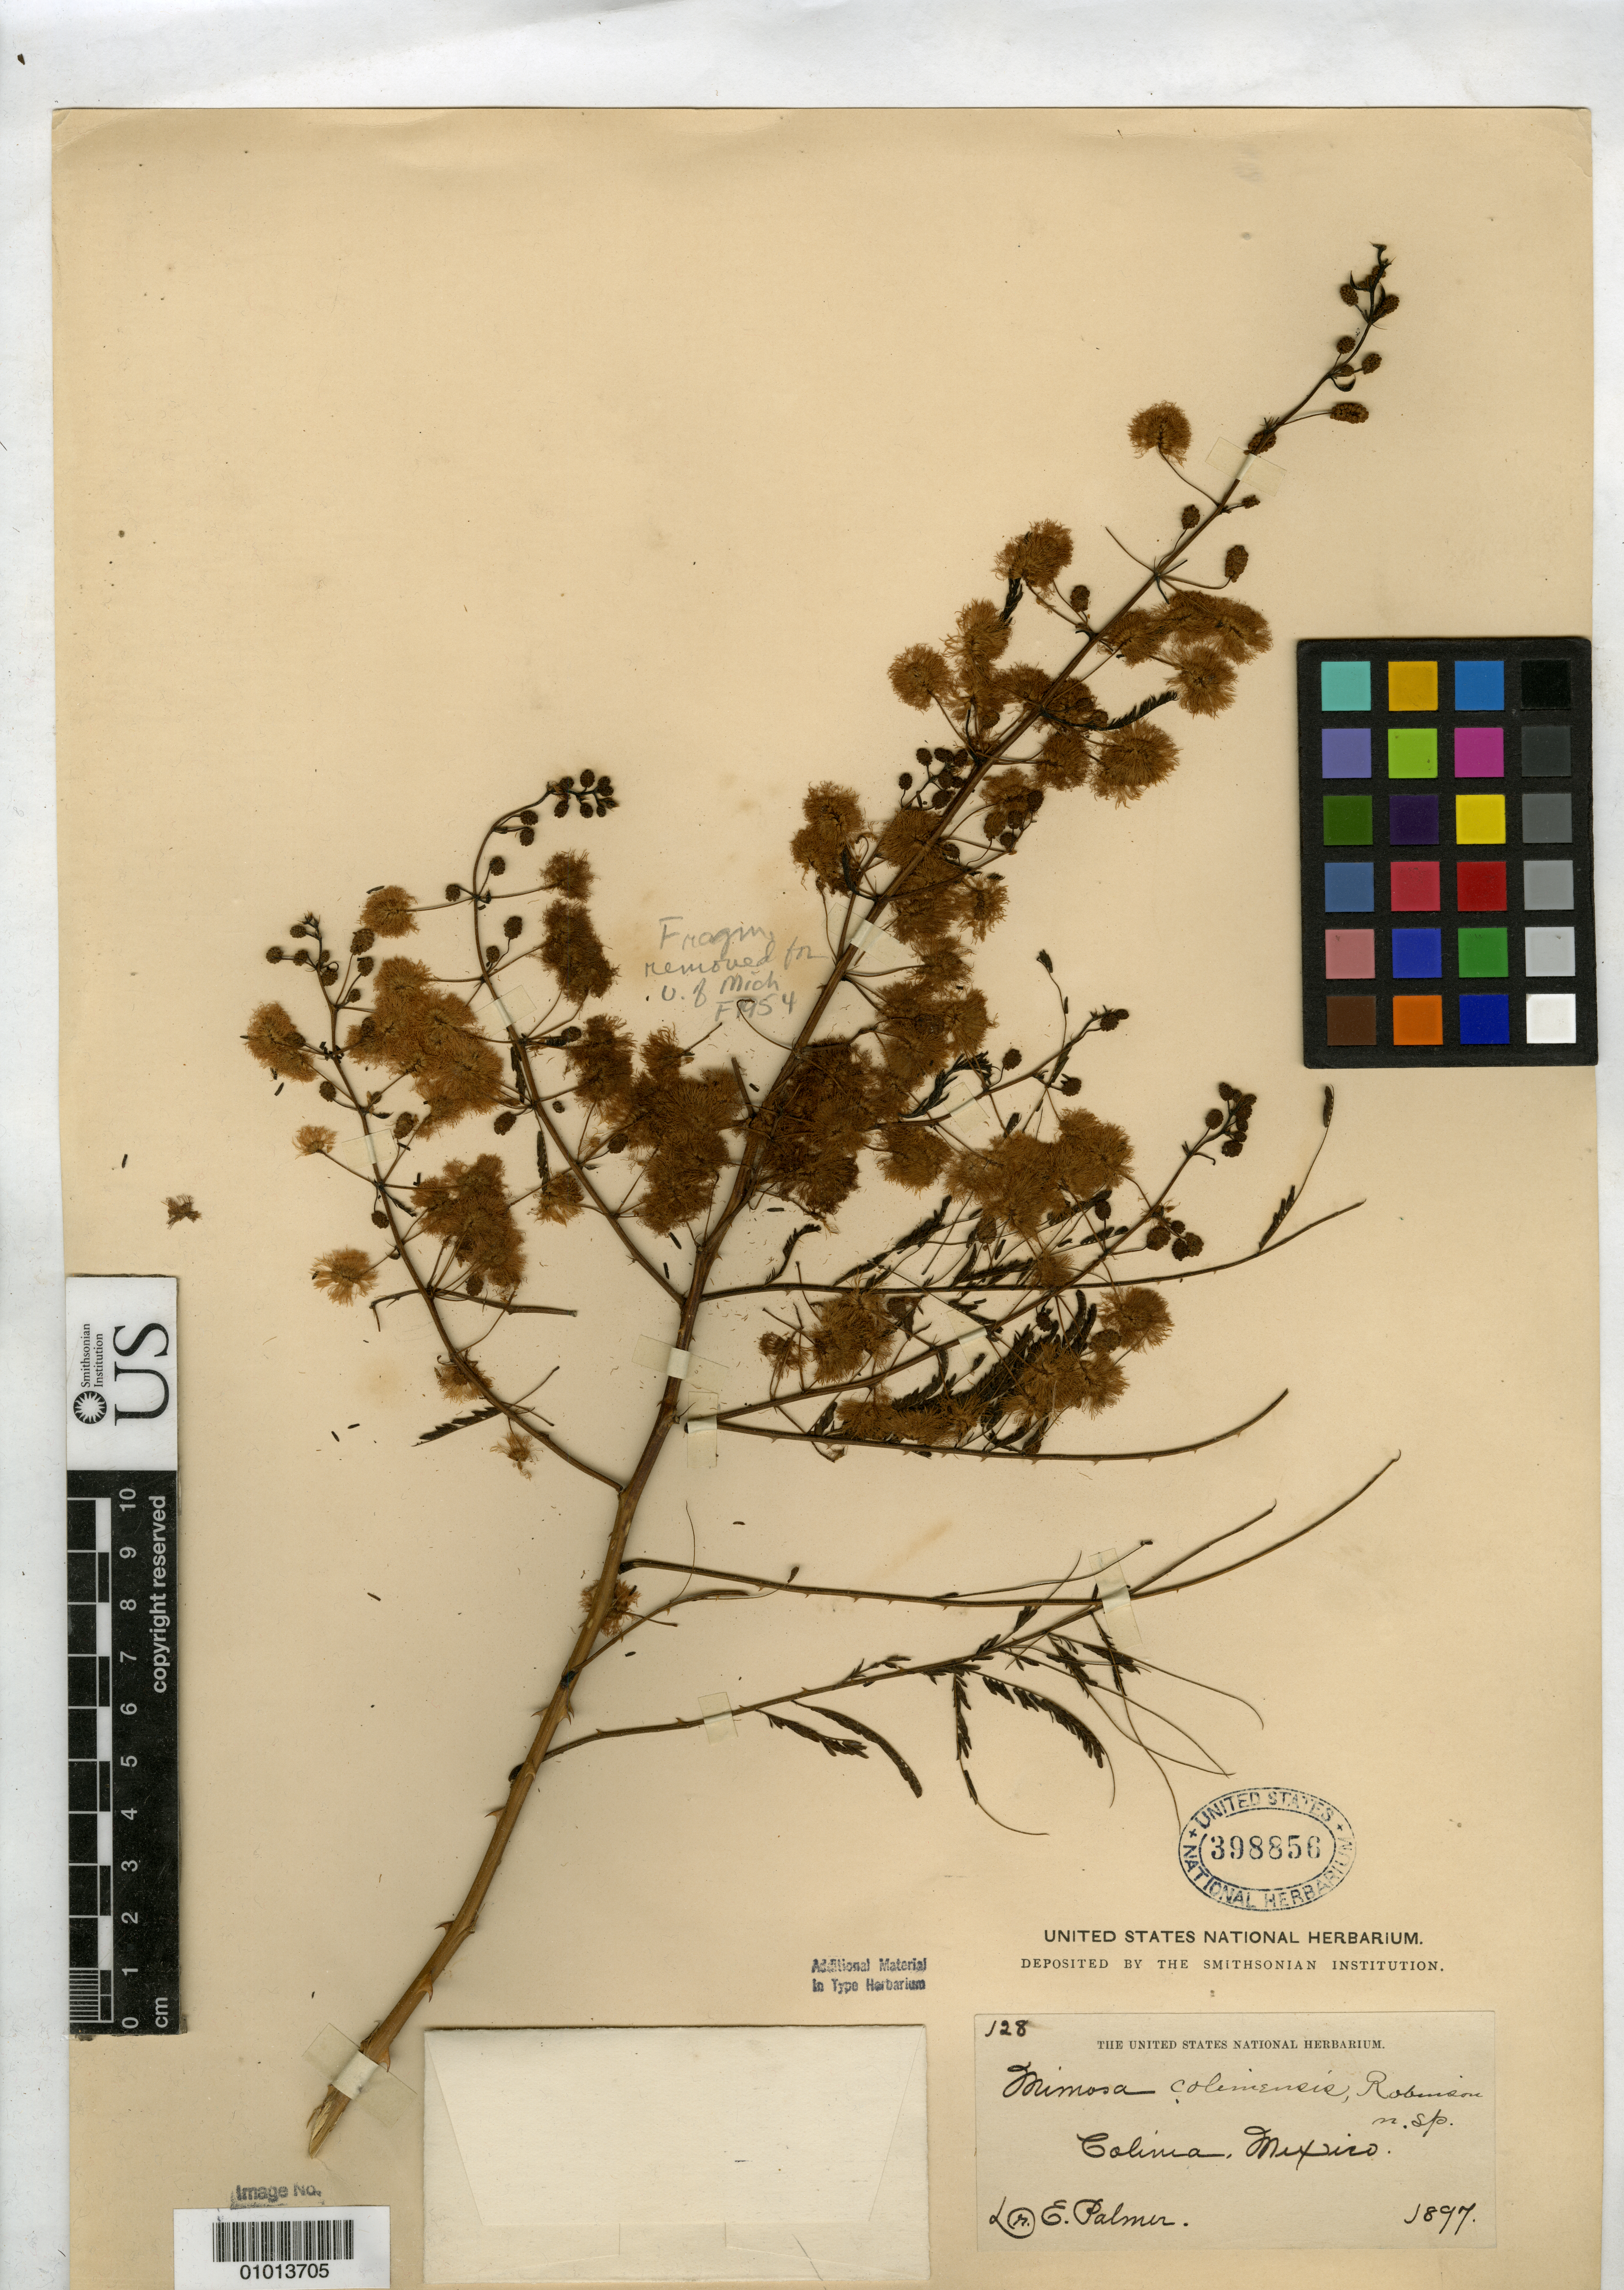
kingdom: Plantae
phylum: Tracheophyta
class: Magnoliopsida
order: Fabales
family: Fabaceae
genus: Mimosa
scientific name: Mimosa colimensis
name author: B.L. Rob.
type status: Isotype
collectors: E. Palmer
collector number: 128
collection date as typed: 1897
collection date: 1897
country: Mexico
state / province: Colima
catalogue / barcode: US 398856